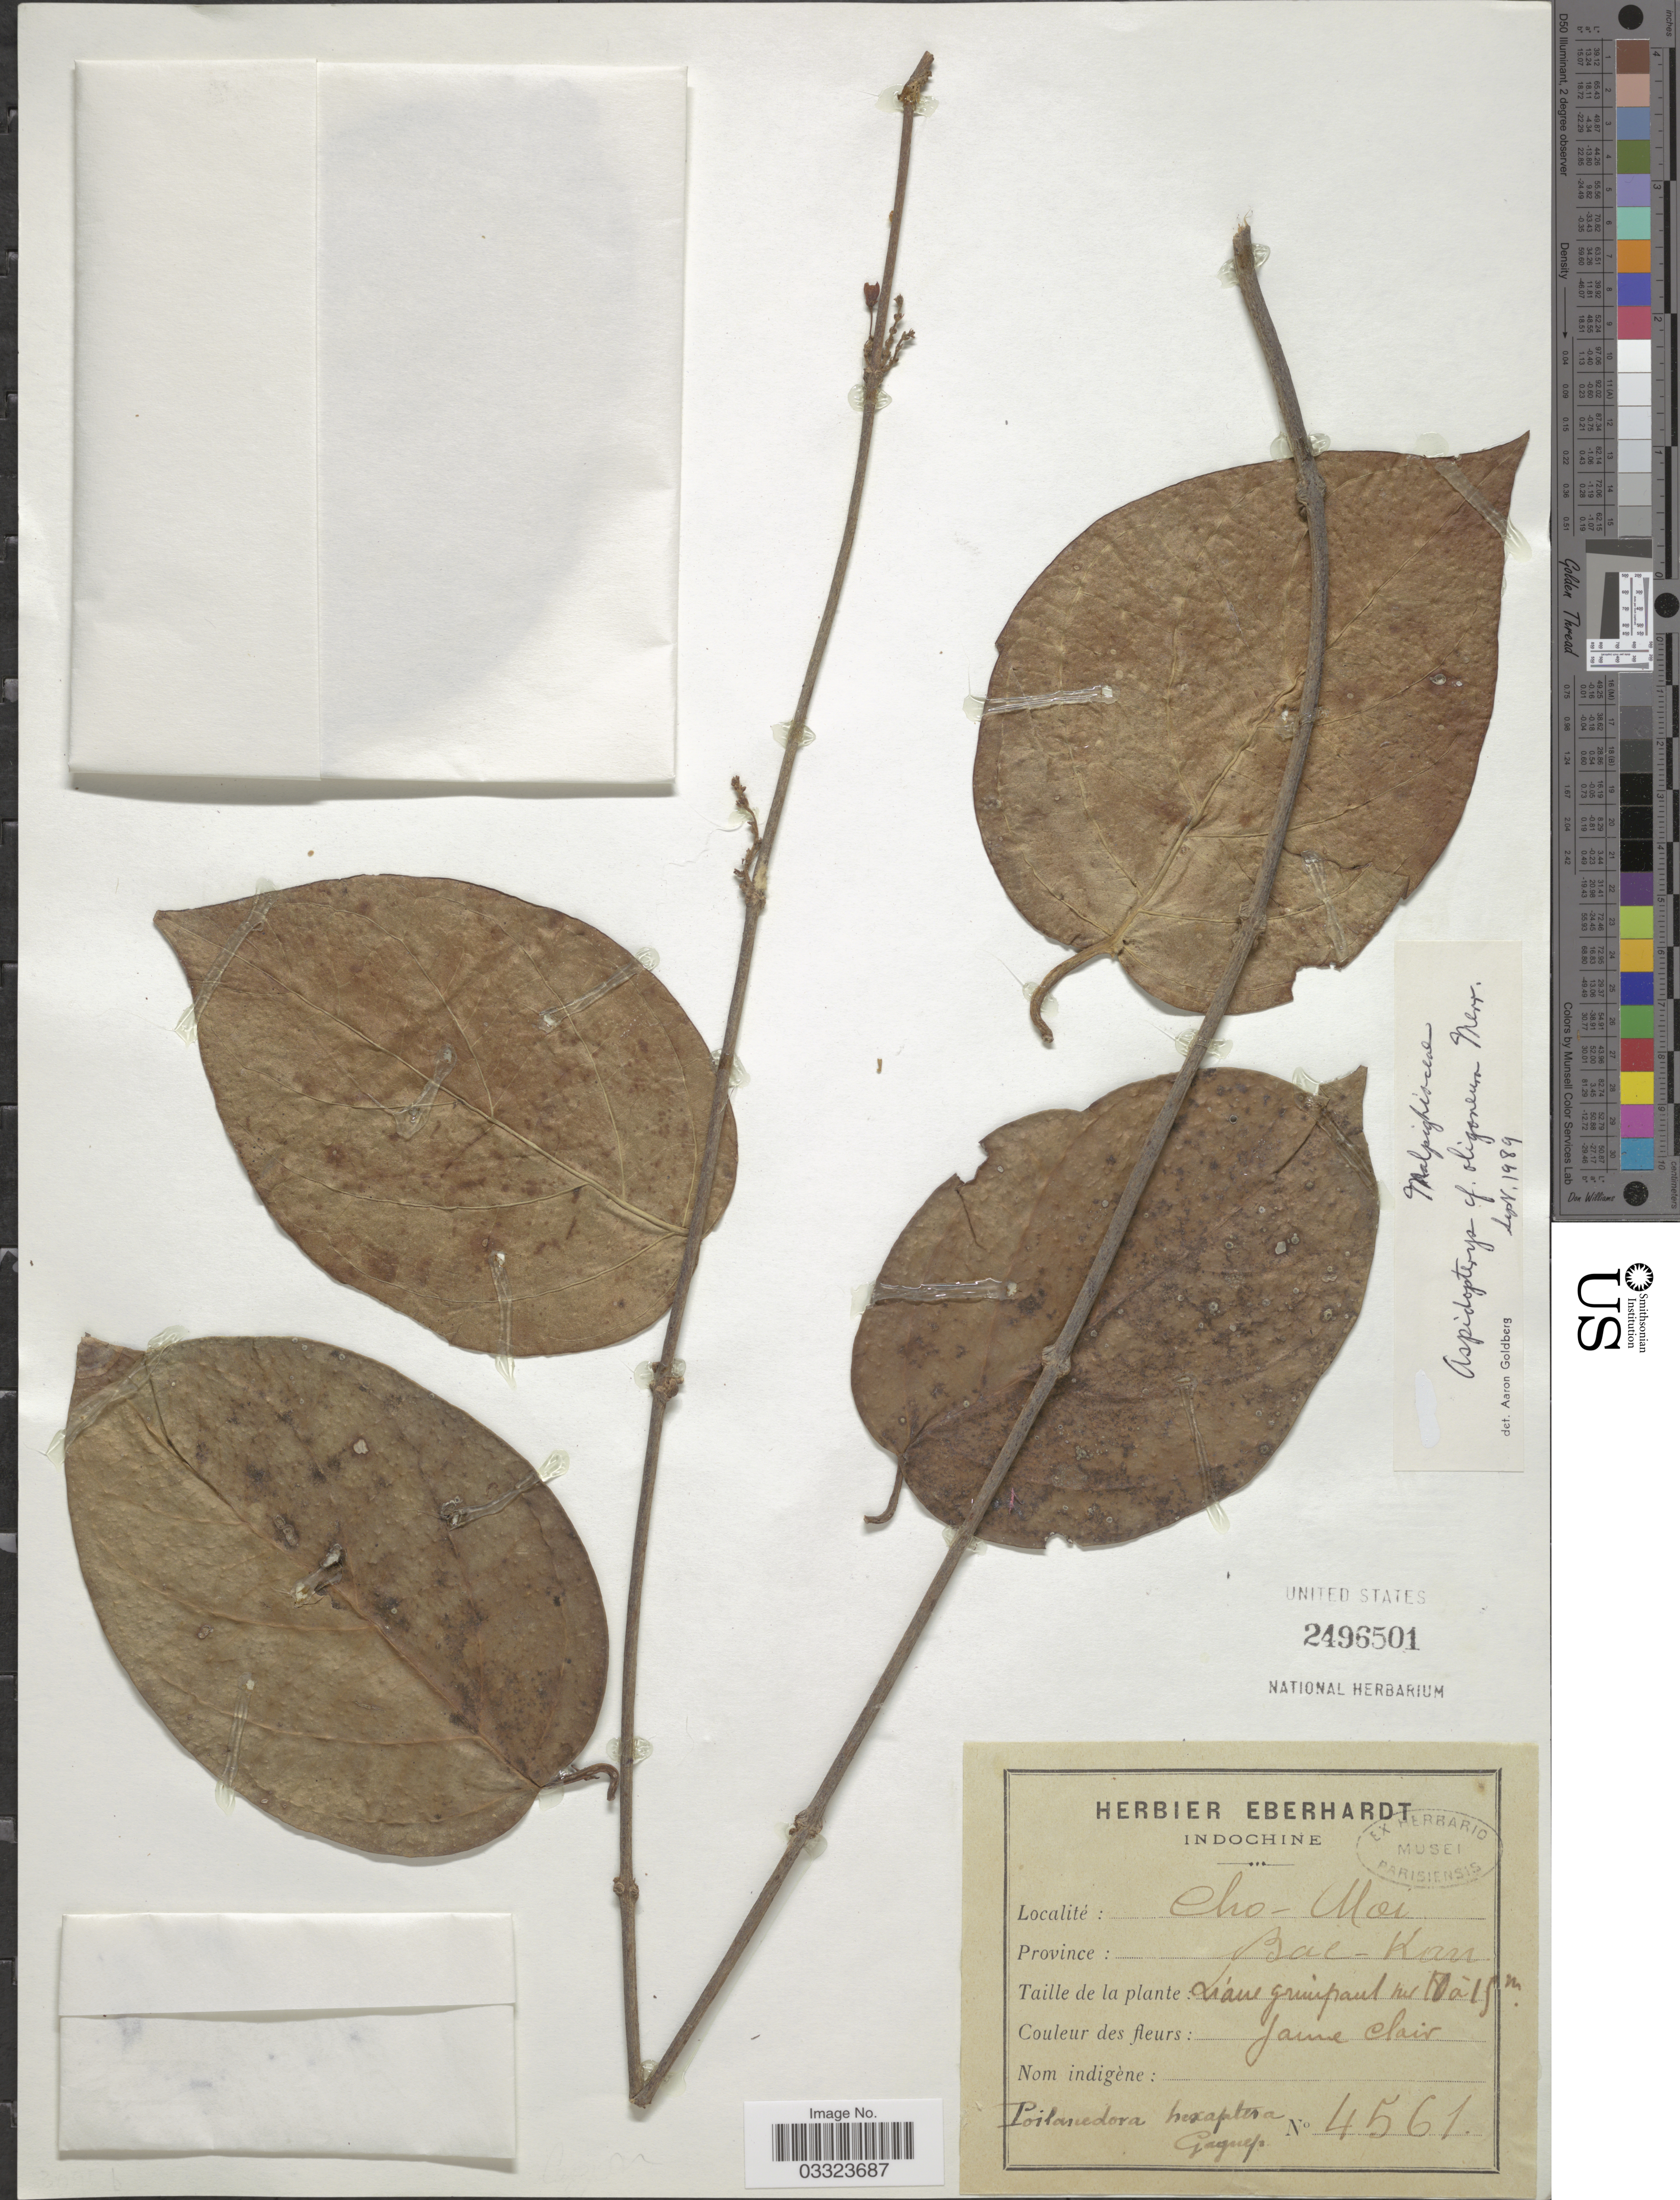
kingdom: Plantae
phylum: Tracheophyta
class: Magnoliopsida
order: Malpighiales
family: Malpighiaceae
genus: Aspidopterys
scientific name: Aspidopterys oligoneura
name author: Merr.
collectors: ex herb. Eberhardt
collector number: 4561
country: Vietnam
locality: Cho - Moi, Province: Bae-Kan.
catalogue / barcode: US 2496501